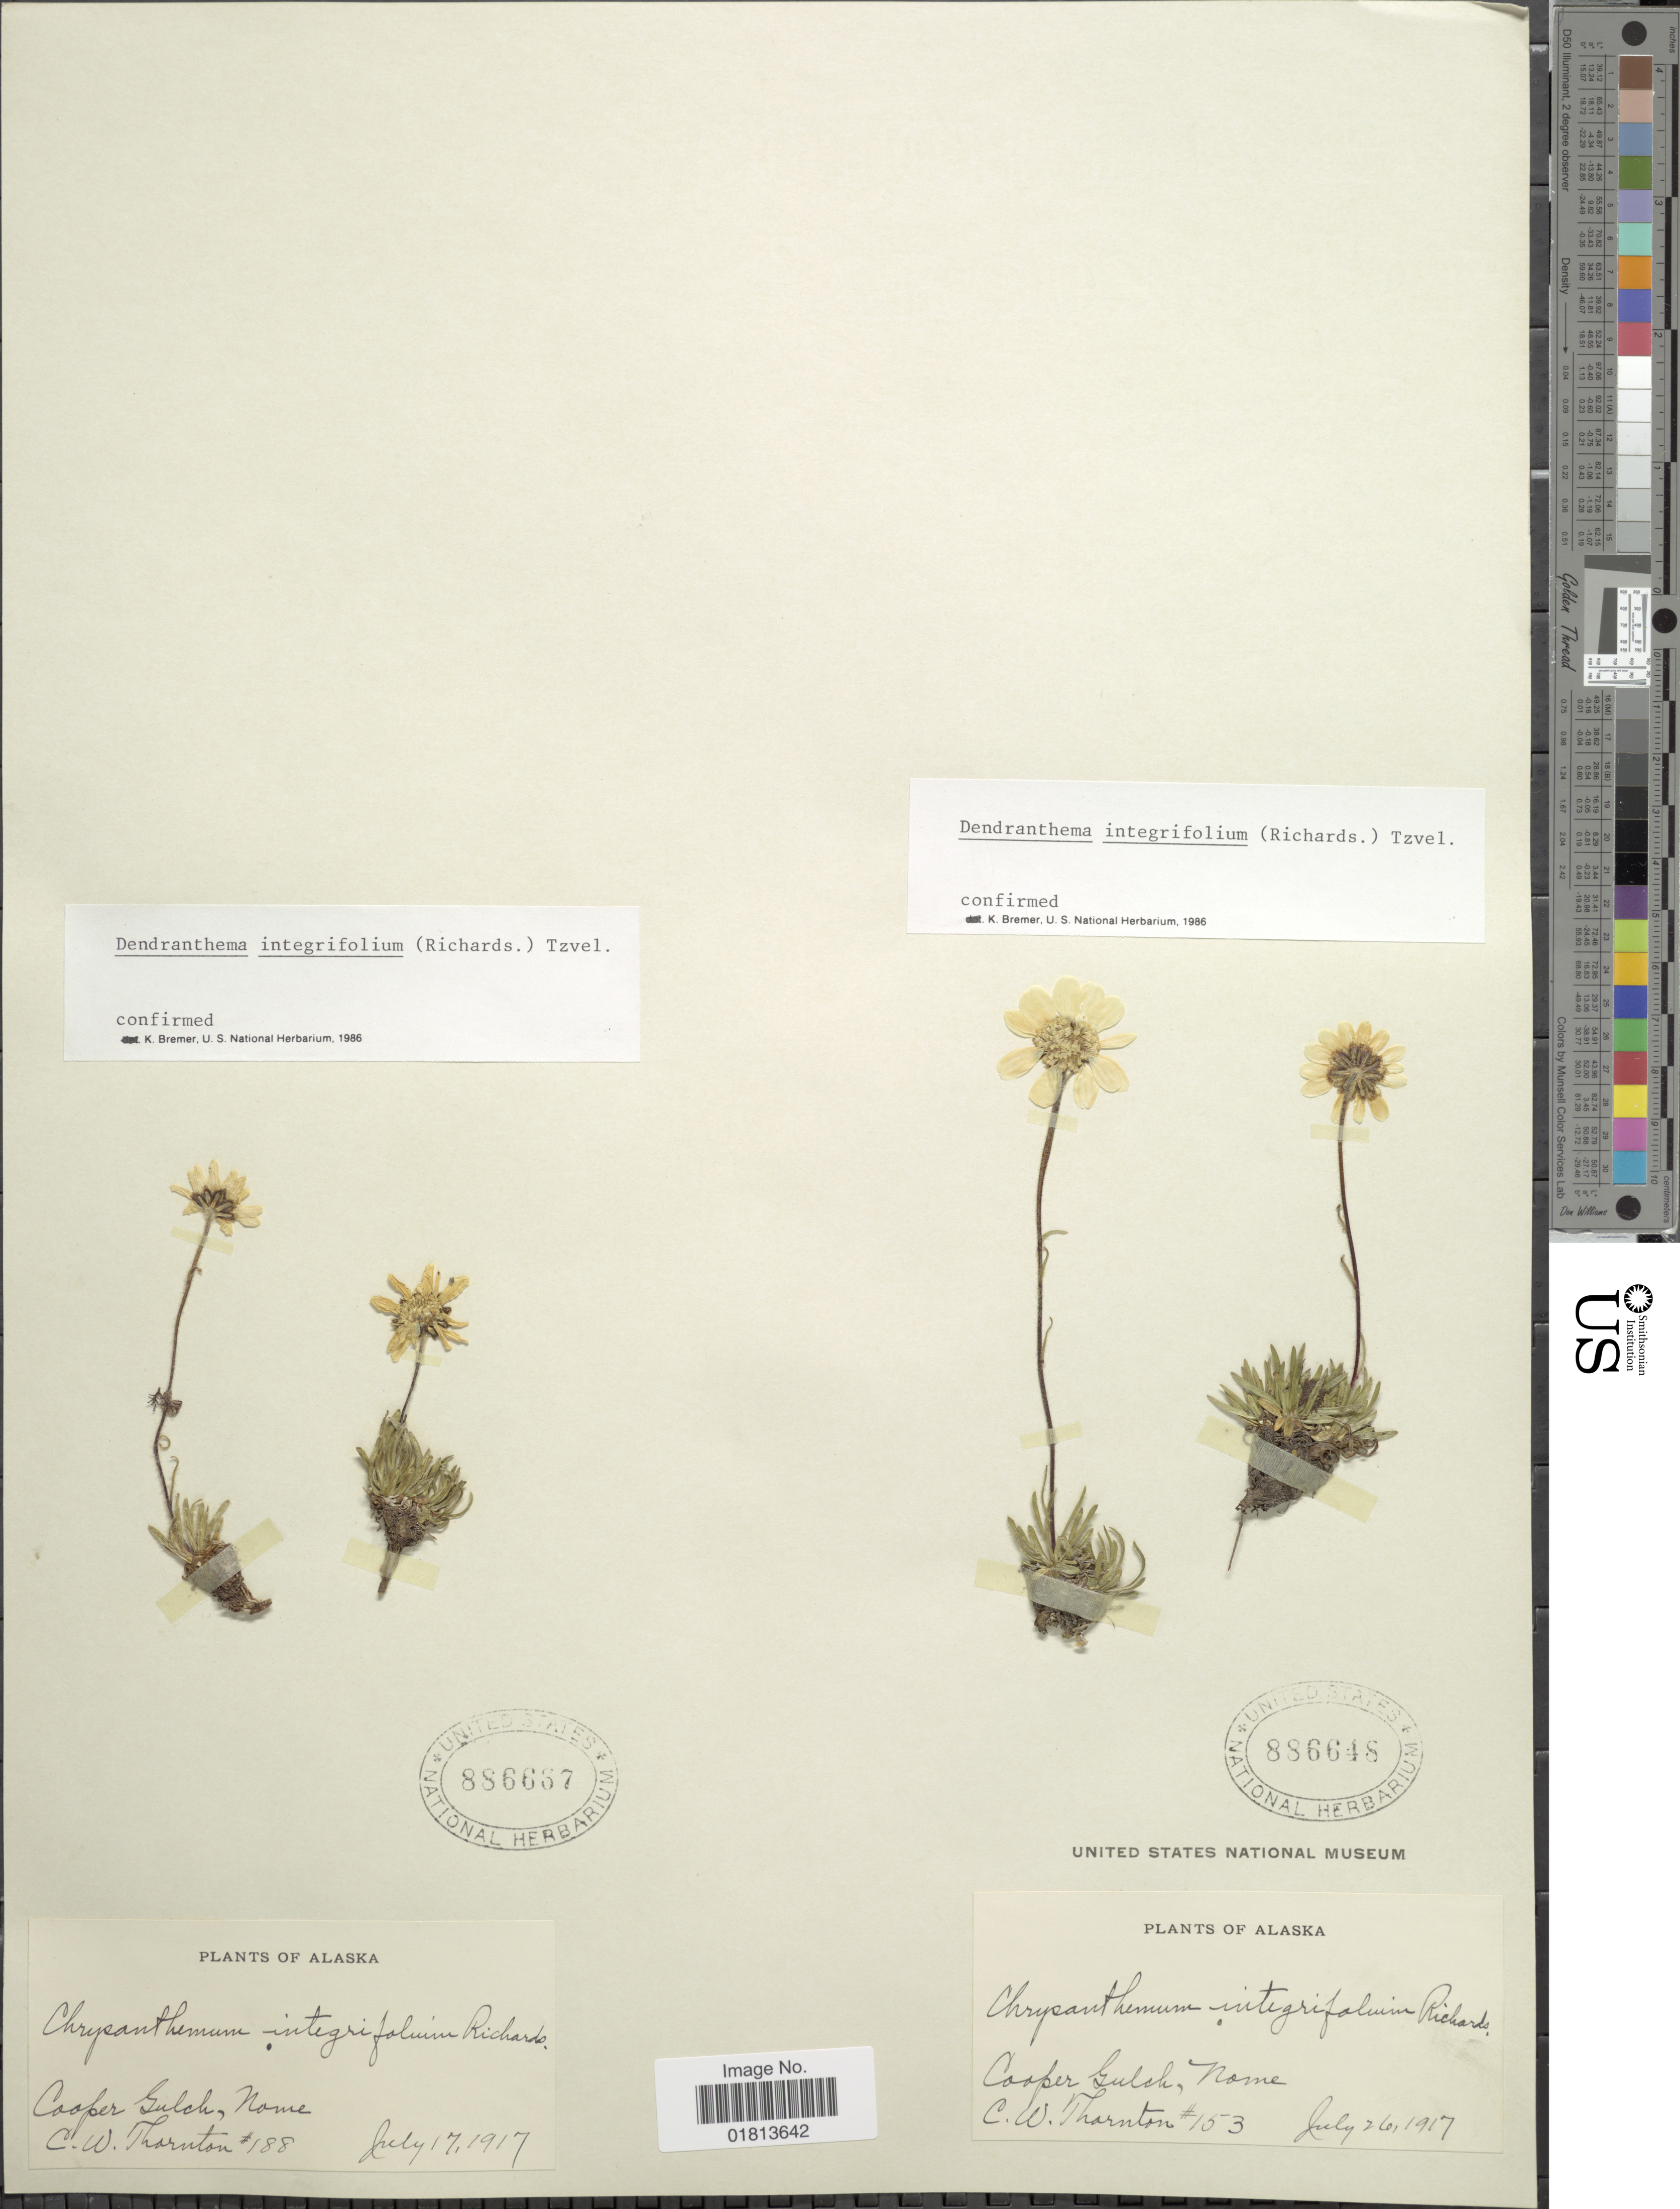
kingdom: Plantae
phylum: Tracheophyta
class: Magnoliopsida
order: Asterales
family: Asteraceae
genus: Dendranthema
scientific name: Dendranthema integrifolium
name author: (Richardson) Tzvelev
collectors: C. Thornton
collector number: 153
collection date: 1917-07-26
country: United States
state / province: Alaska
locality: Cooper Gulch, Nome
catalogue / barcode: US 886648-2